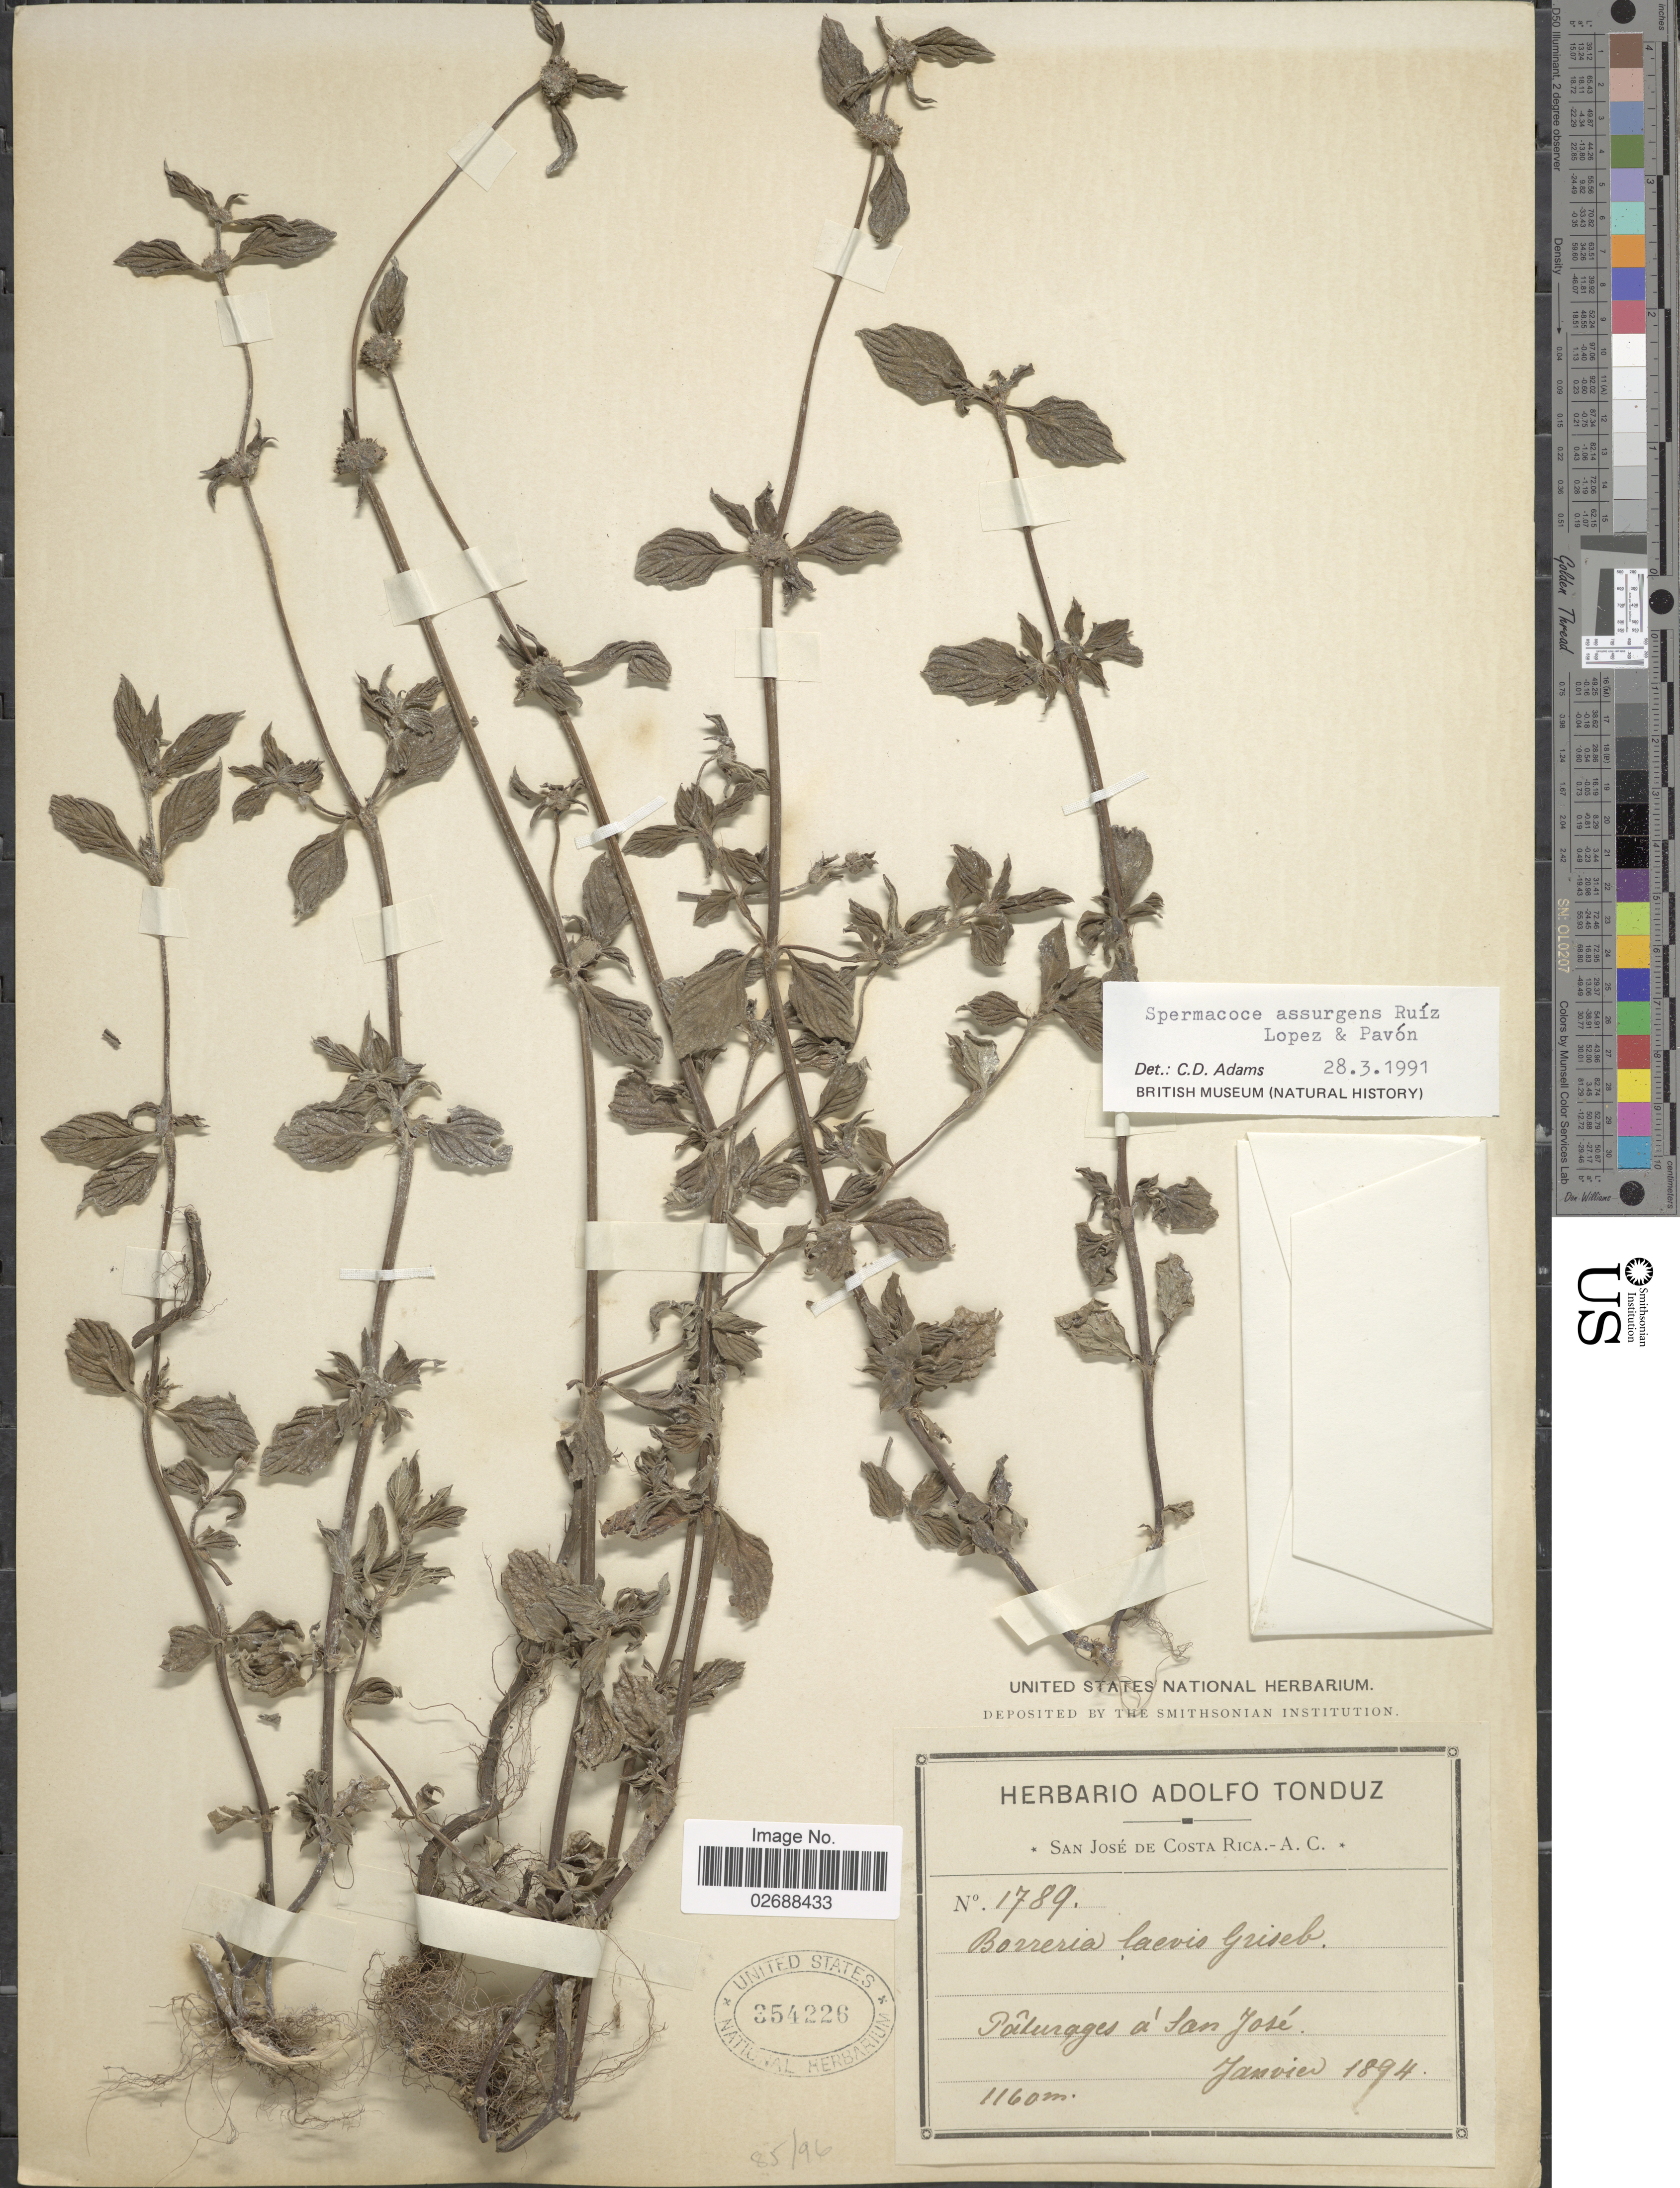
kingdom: Plantae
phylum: Tracheophyta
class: Magnoliopsida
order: Gentianales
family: Rubiaceae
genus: Spermacoce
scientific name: Spermacoce assurgens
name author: Ruiz & Pav.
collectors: ex Herb. Adolfo Tonduz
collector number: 1789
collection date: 1894-01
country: Costa Rica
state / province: San José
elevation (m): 1160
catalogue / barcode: US 354226